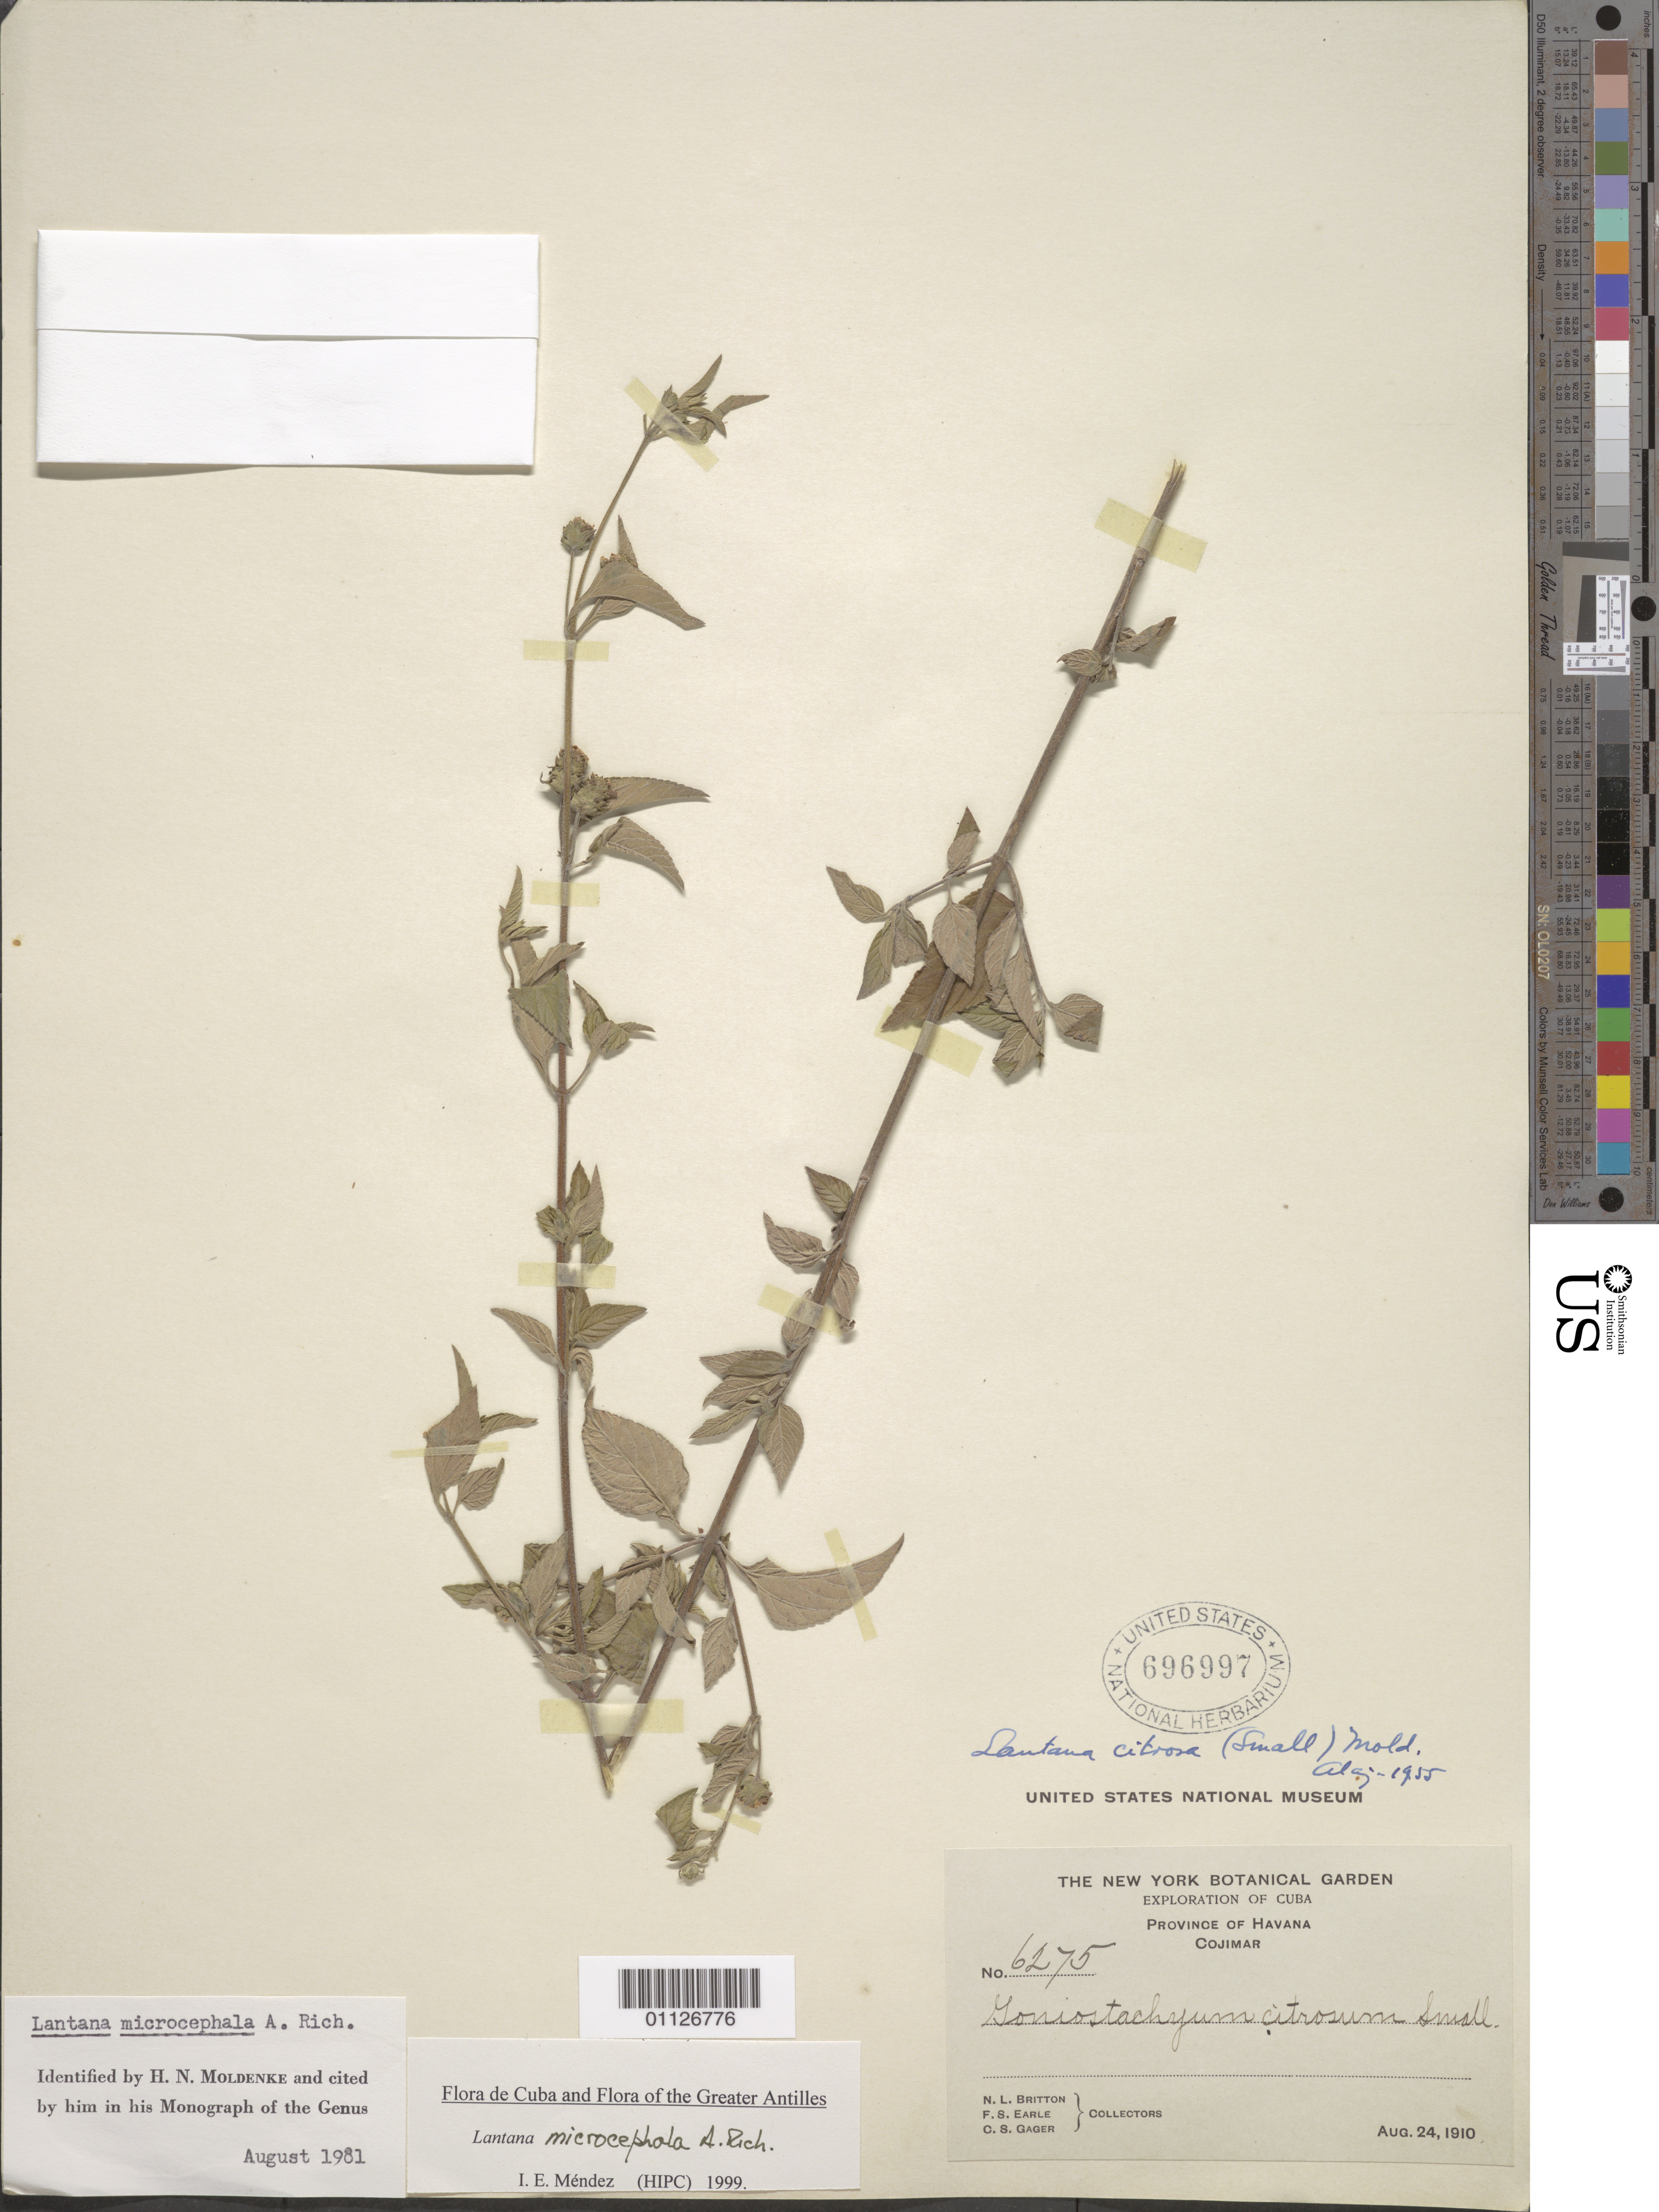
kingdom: Plantae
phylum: Tracheophyta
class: Magnoliopsida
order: Lamiales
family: Verbenaceae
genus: Lantana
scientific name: Lantana microcephala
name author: A. Rich.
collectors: N. Britton, F. S. Earle & C. Gager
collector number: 6275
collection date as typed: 24 Aug 1910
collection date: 1910-08-24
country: Cuba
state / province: La Habana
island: Cuba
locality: Cojímar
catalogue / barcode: US 696997